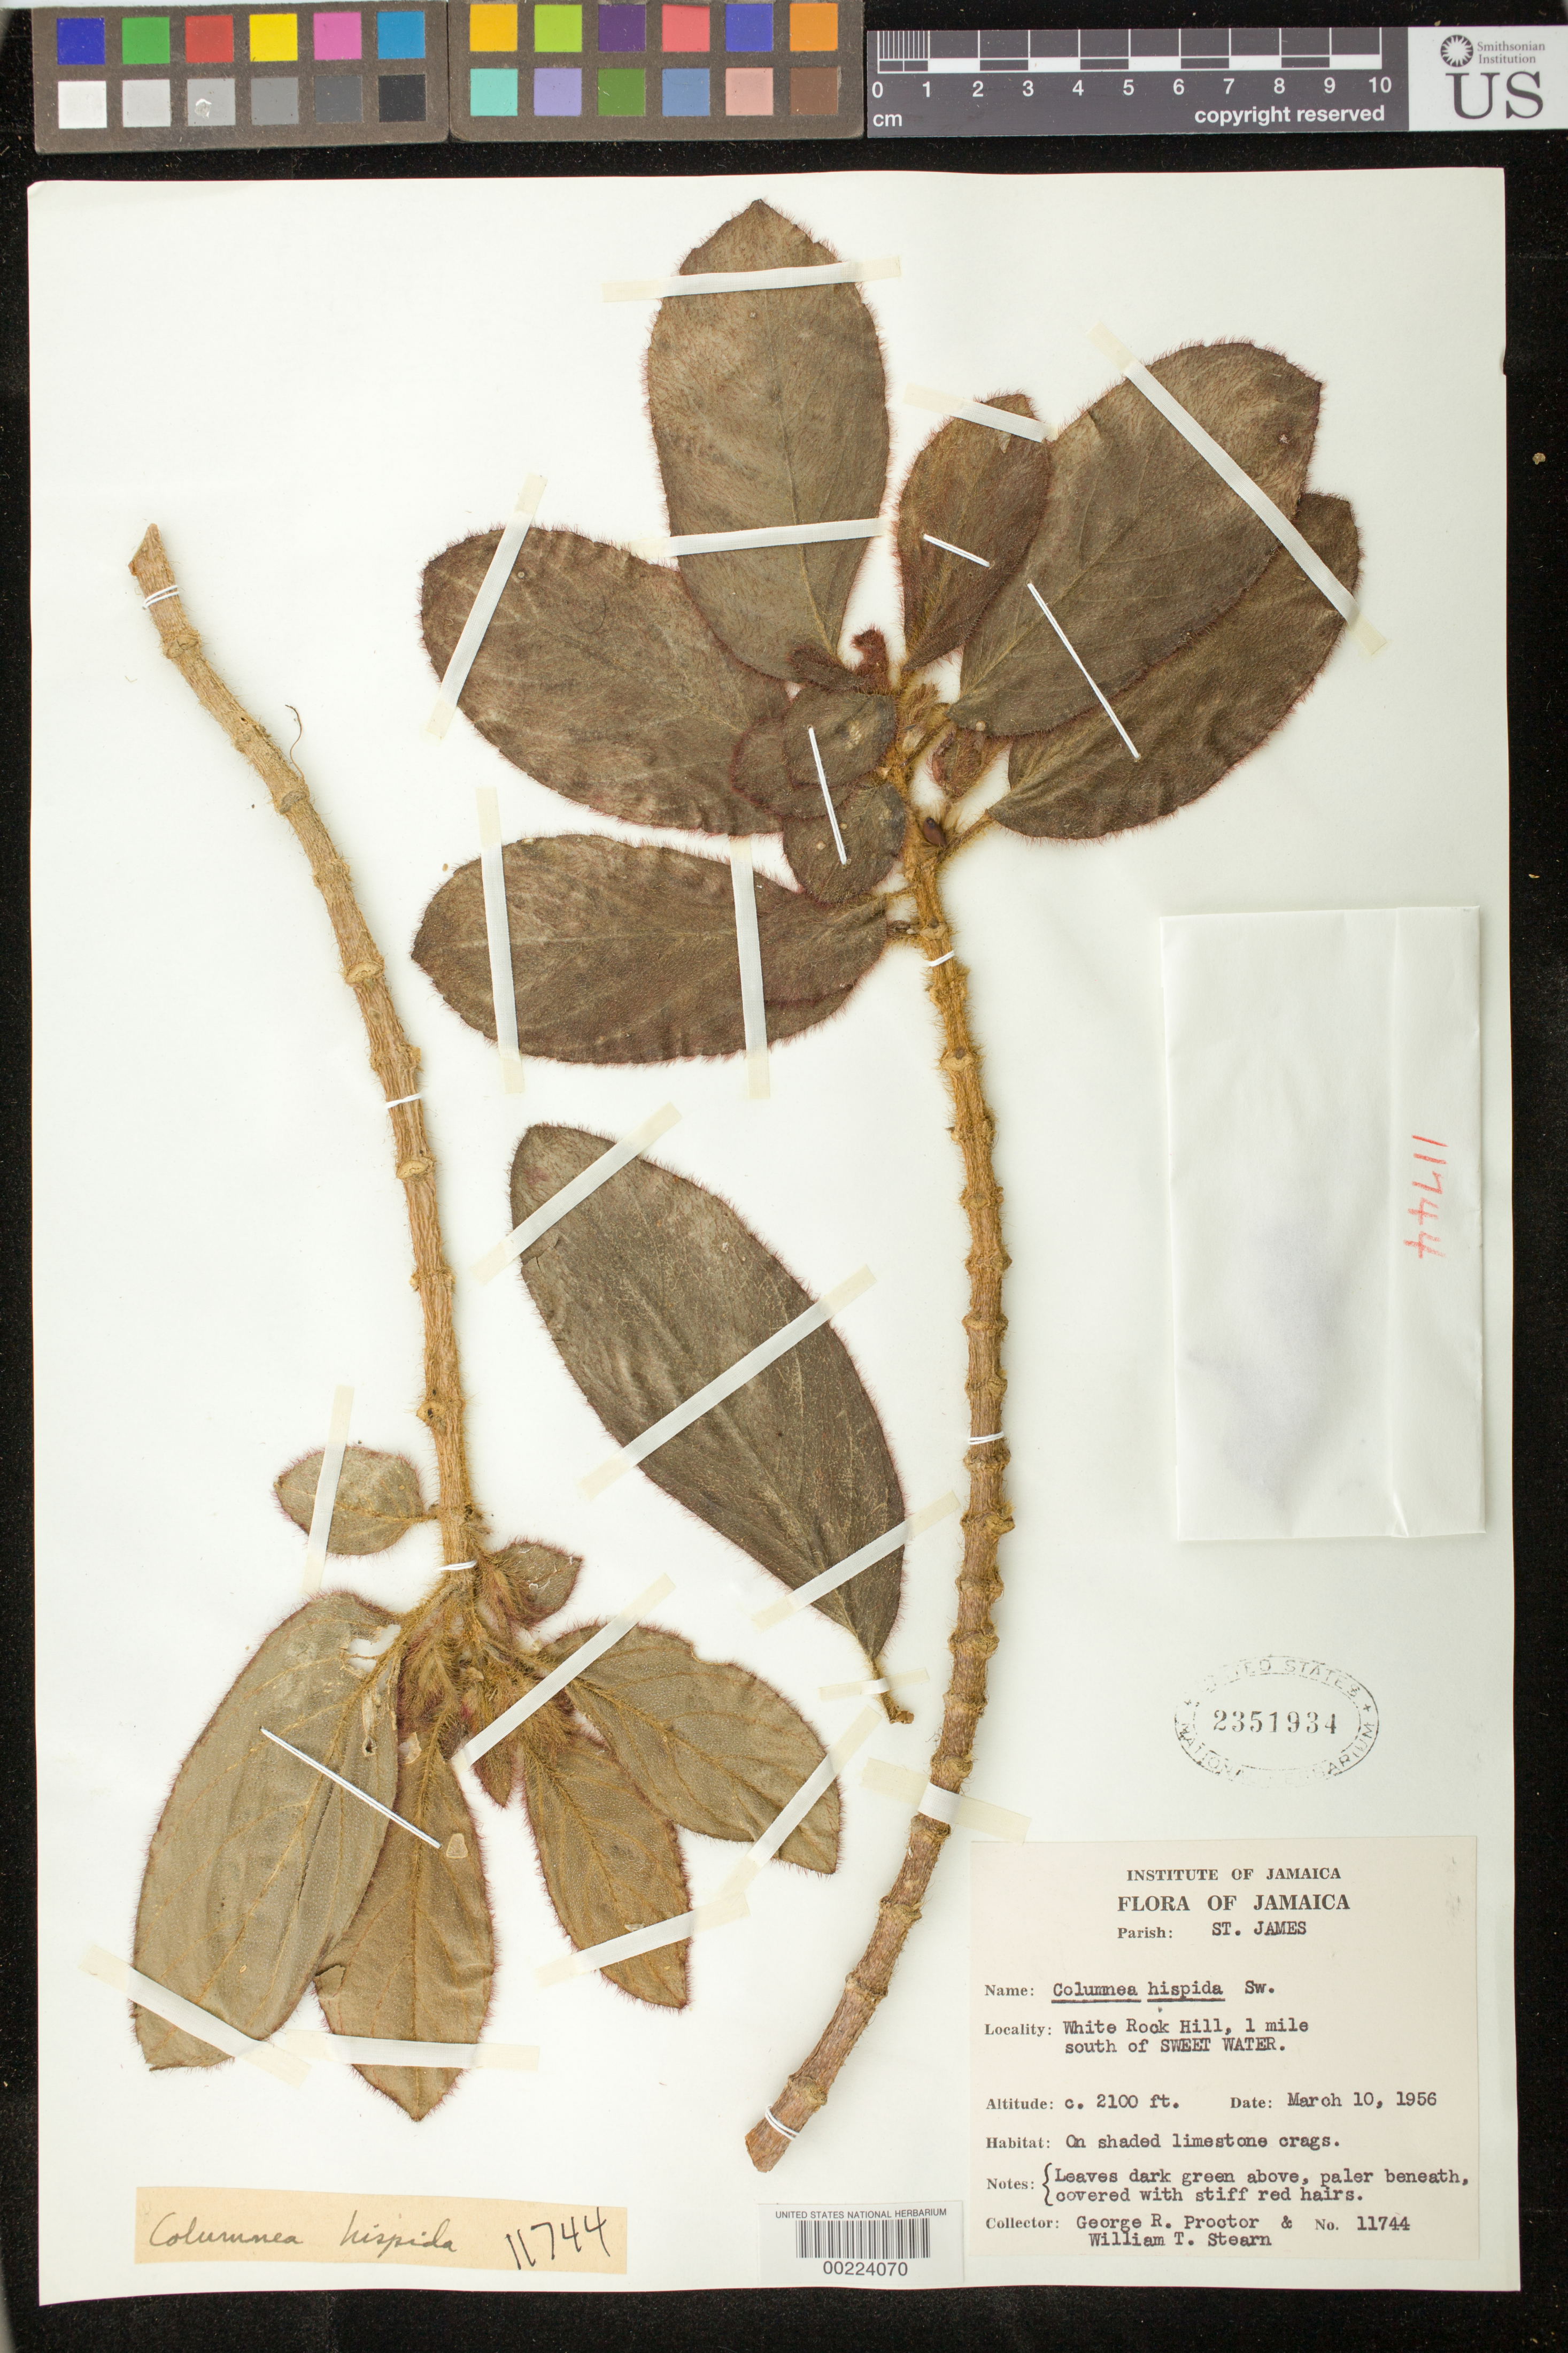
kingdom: Plantae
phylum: Tracheophyta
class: Magnoliopsida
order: Lamiales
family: Gesneriaceae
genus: Columnea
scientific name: Columnea hispida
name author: Sw.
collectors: G. R. Proctor & W. T. Stearn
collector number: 11744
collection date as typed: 10 Mar 1956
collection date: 1956-03-10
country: Jamaica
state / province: Saint James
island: Jamaica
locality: White Rock Hill, 1 mi S of Sweet Water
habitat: On shaded limestone crags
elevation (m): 640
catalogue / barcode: US 2351934